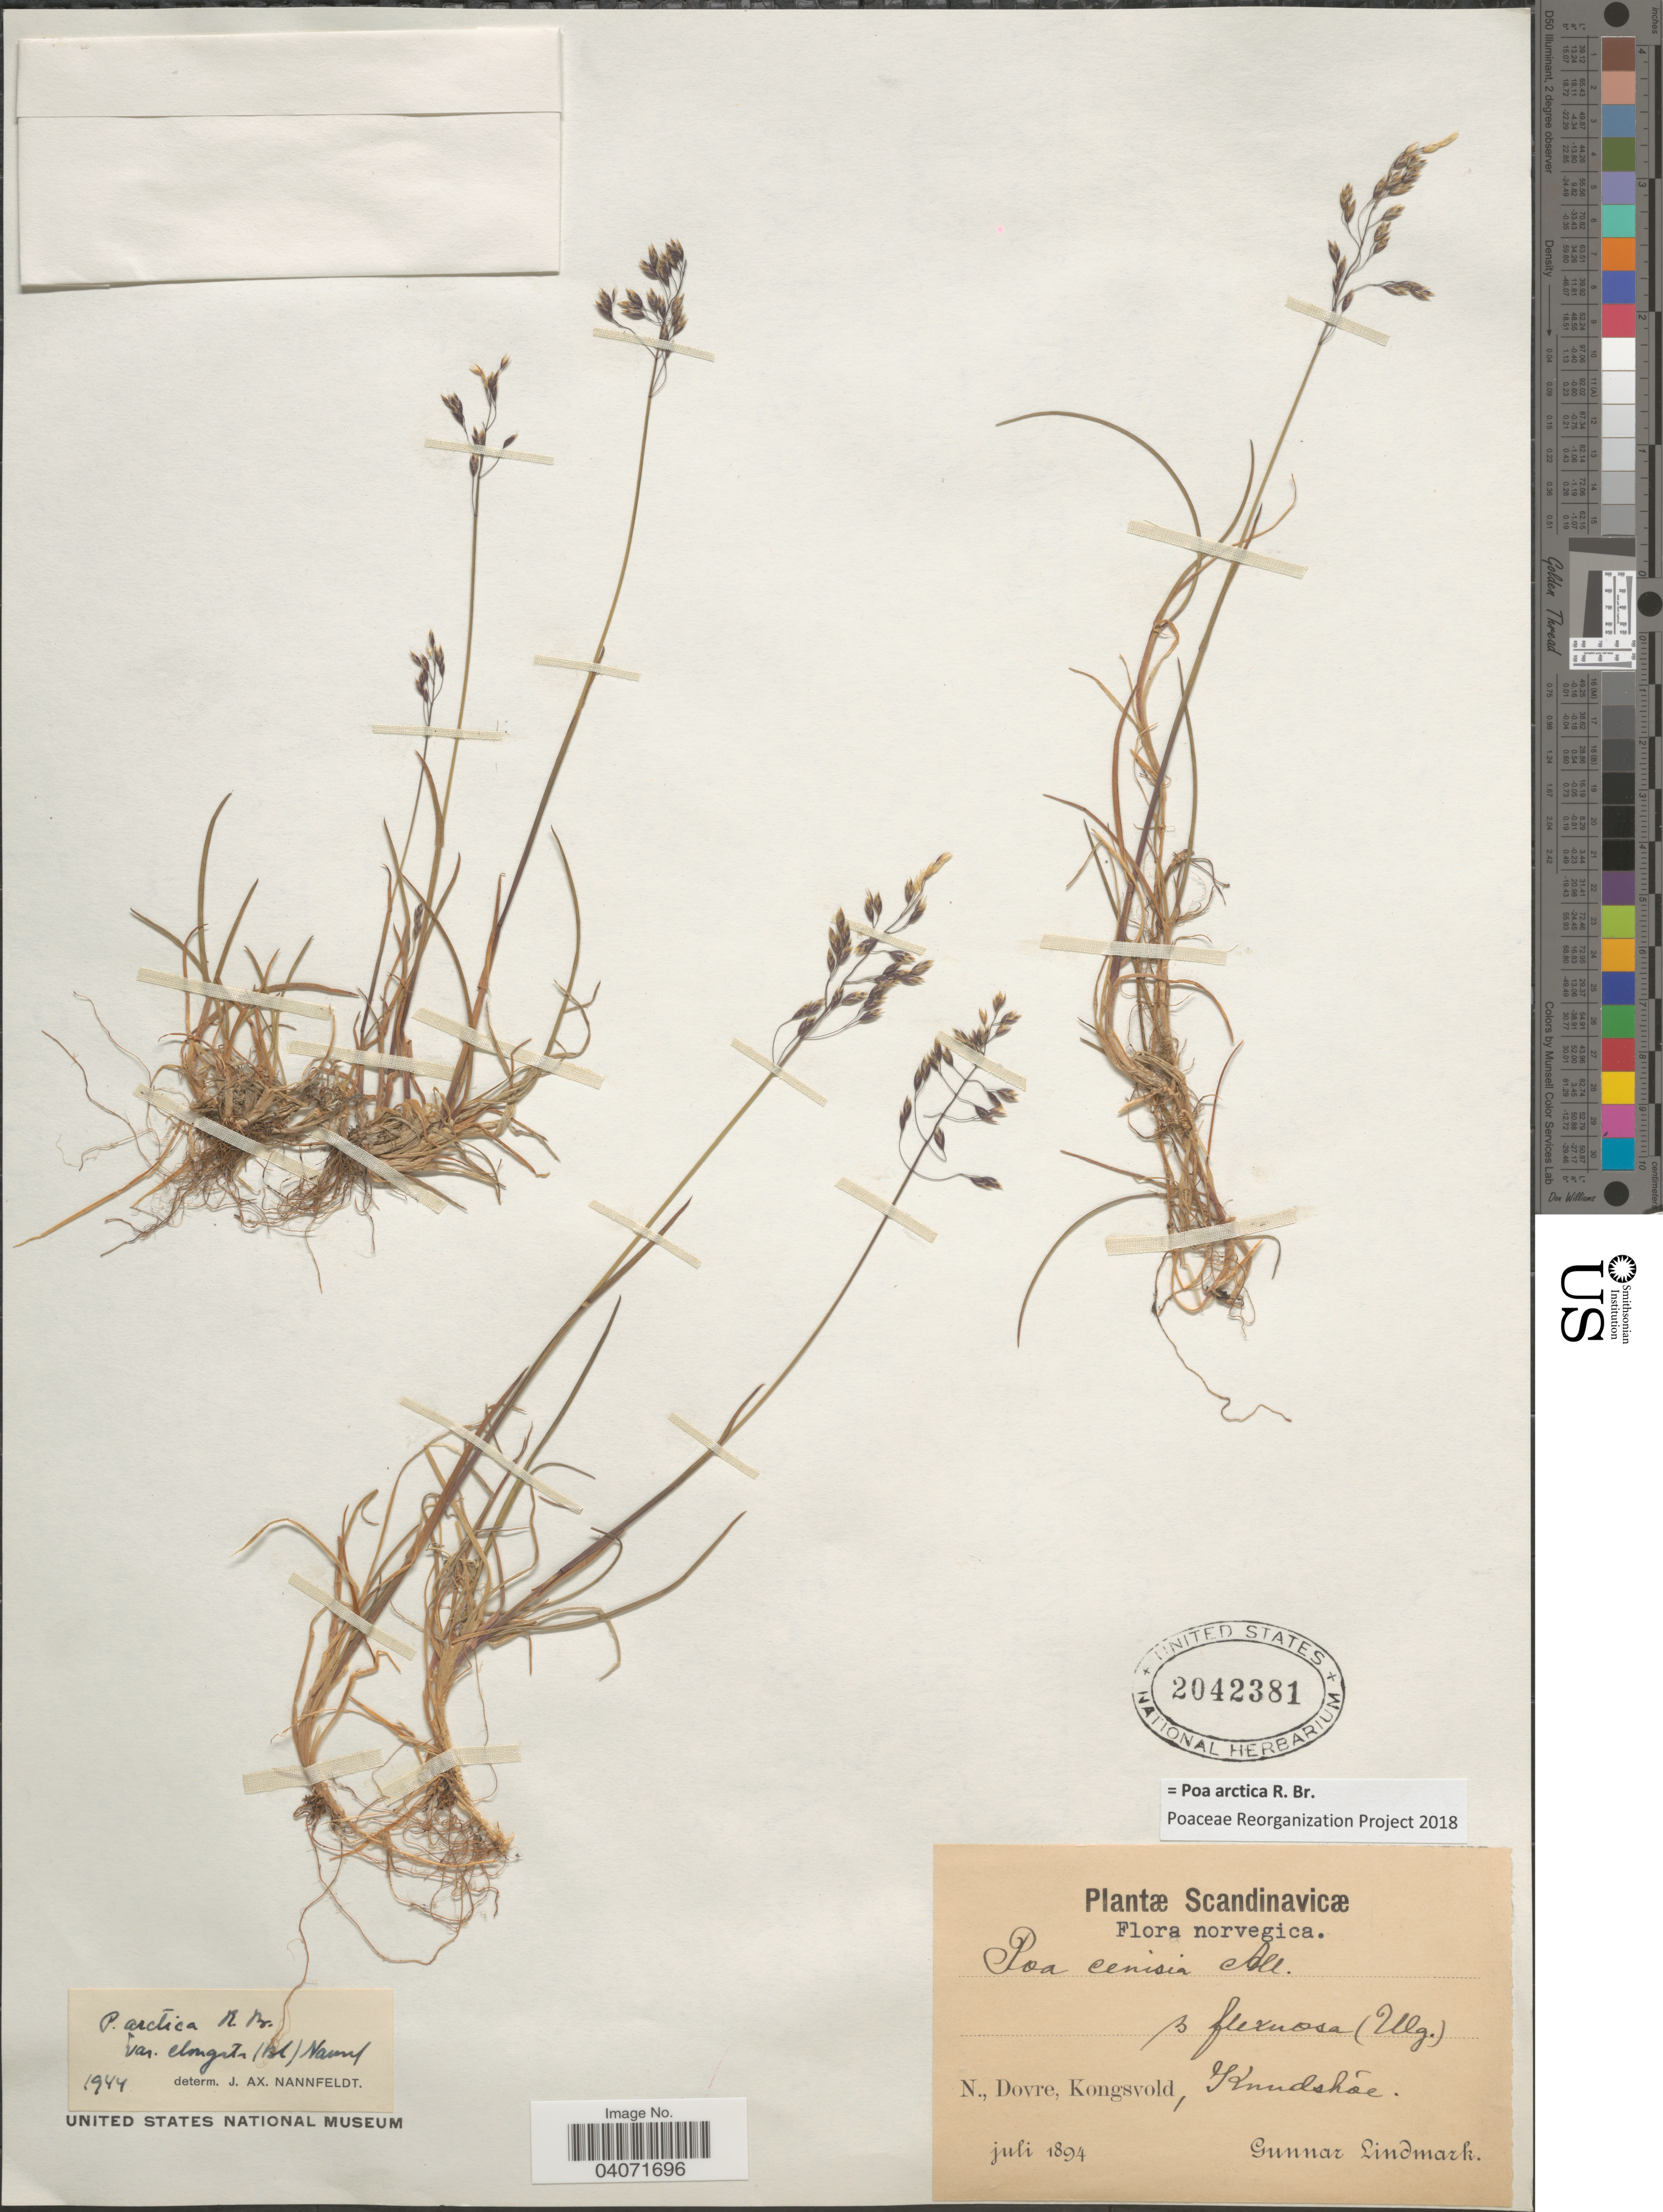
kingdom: Plantae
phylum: Tracheophyta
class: Liliopsida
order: Poales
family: Poaceae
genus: Poa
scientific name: Poa arctica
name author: R. Br.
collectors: G. Lindmark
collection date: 1894-07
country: Norway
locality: Scandinavicæ. N., Dovre, Kongsvold, Knudshöe.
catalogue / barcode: US 2042381